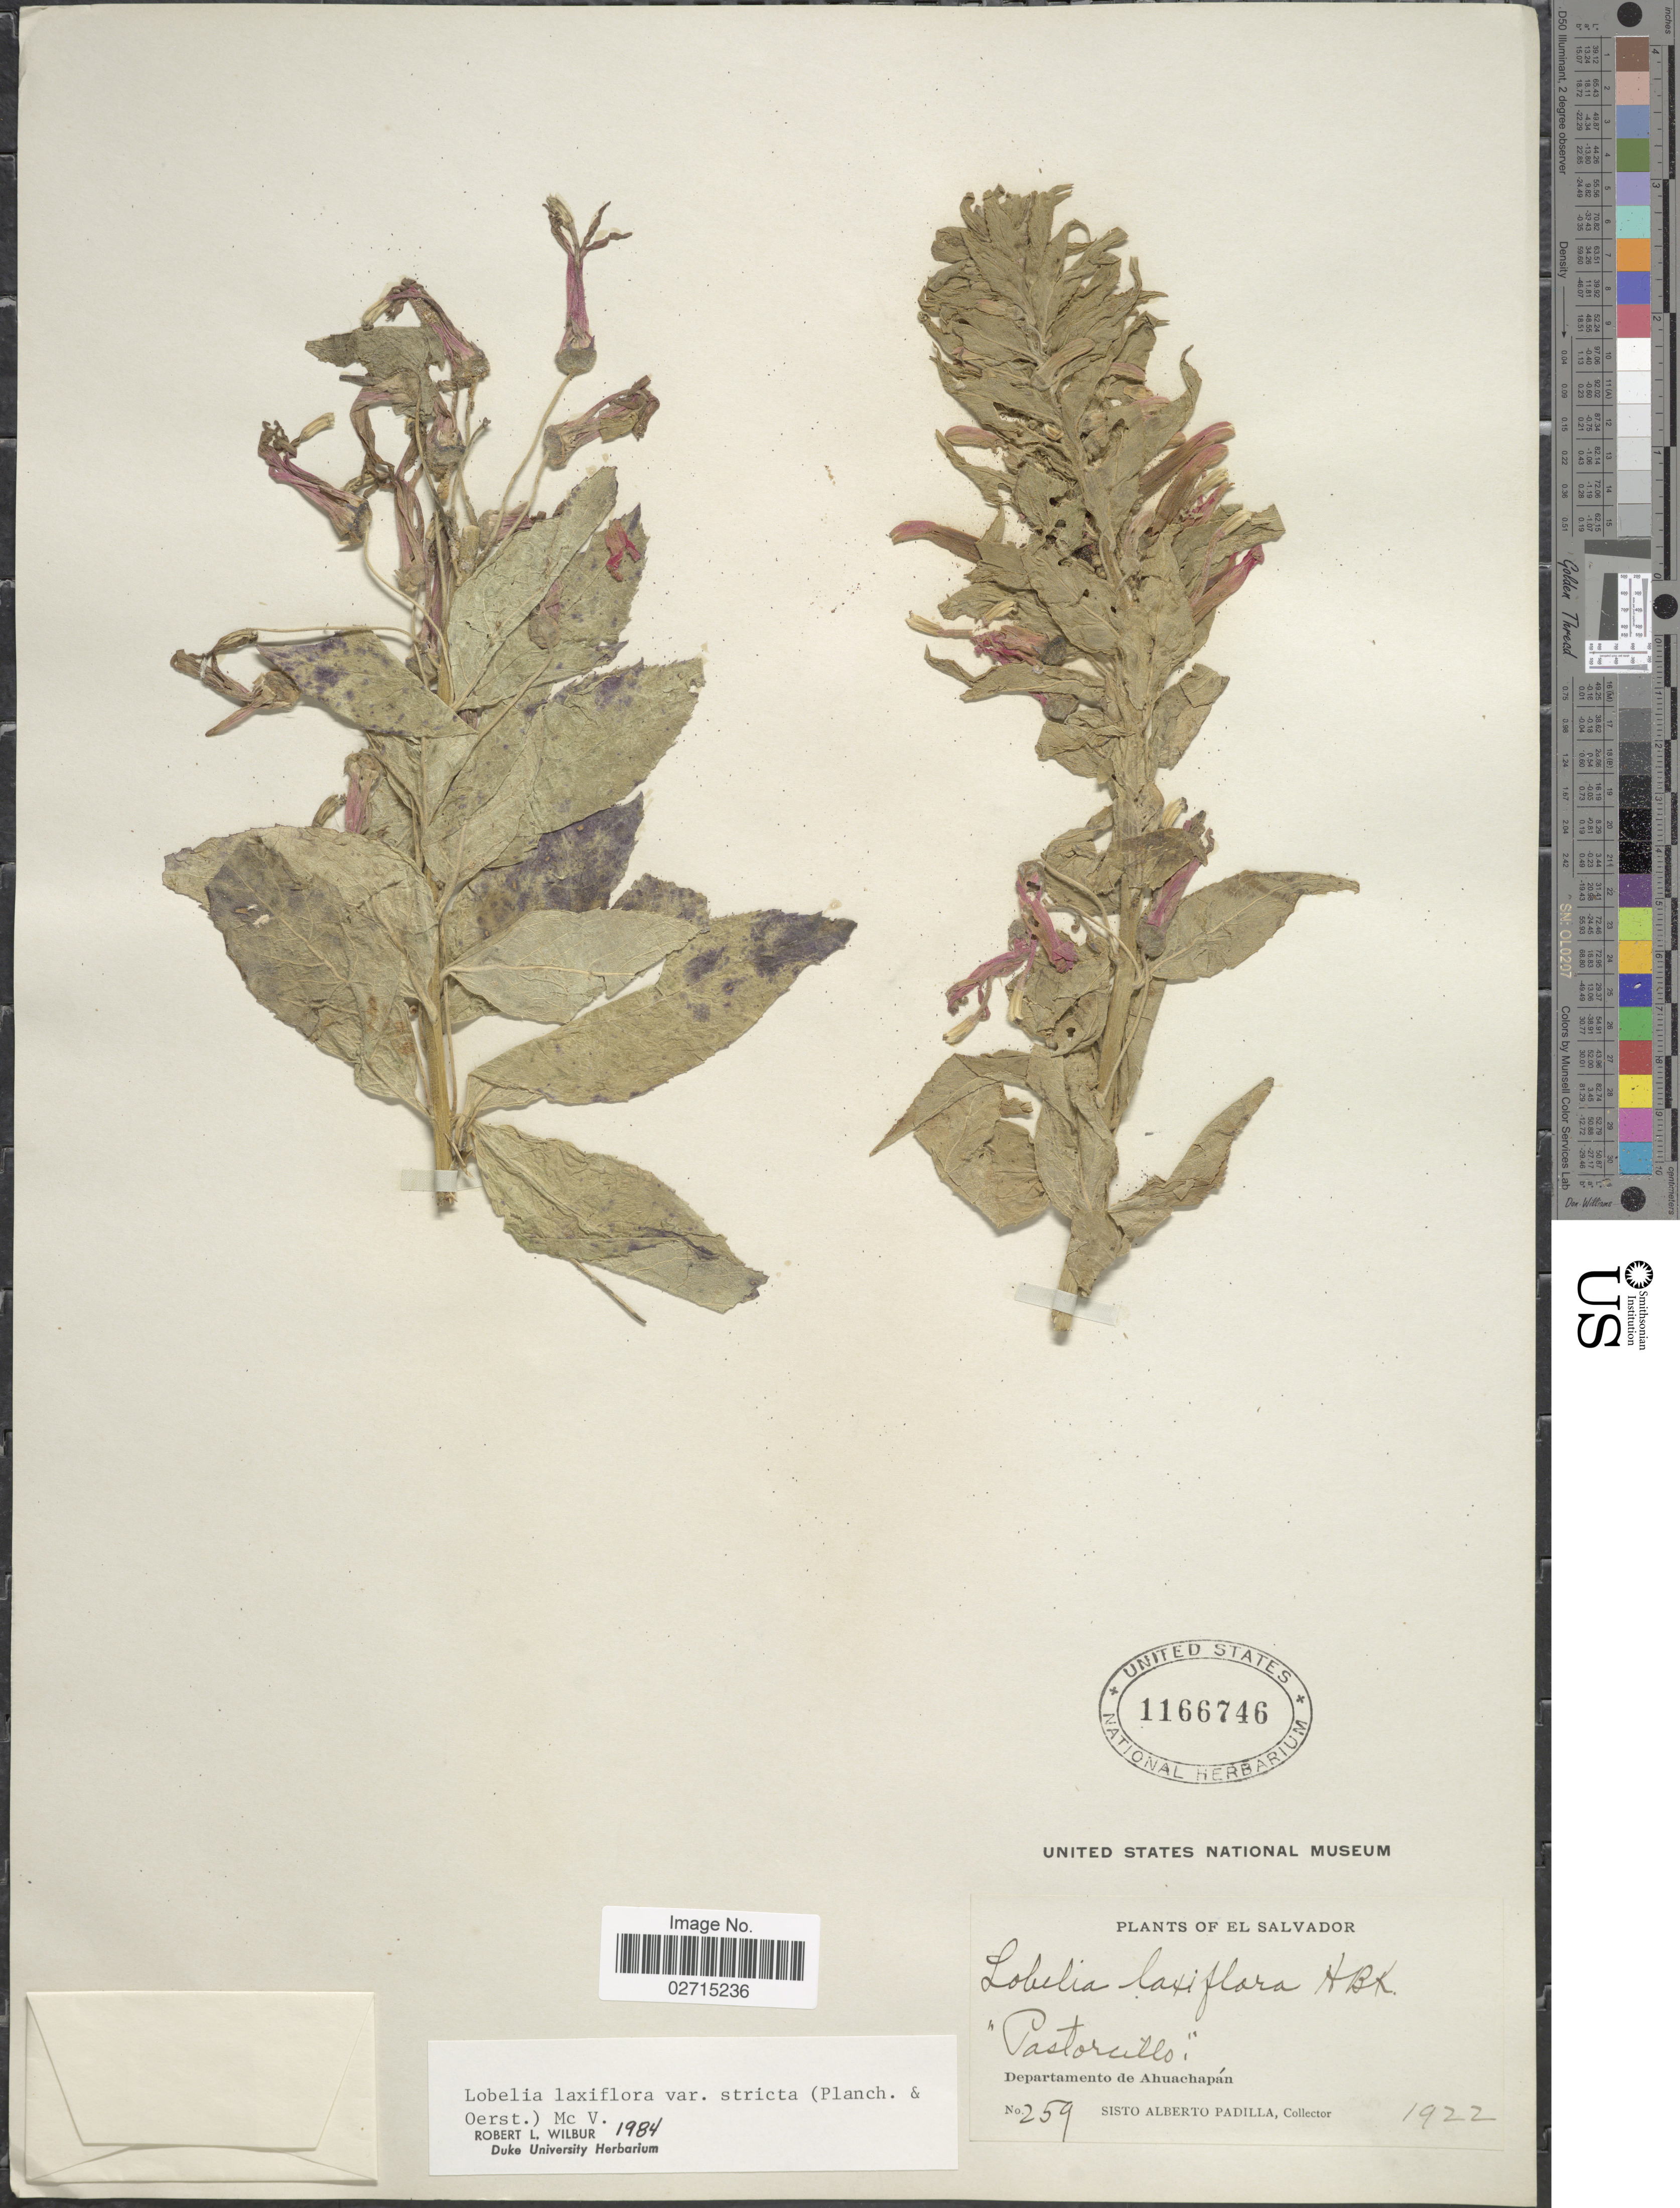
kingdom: Plantae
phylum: Tracheophyta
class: Magnoliopsida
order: Asterales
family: Campanulaceae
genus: Lobelia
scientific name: Lobelia laxiflora var. stricta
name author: (Planch. & Oerst.) McVaugh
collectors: S. A. Padilla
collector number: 259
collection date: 1922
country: El Salvador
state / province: Ahuachapan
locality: Departamento de Ahuachapán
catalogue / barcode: US 1166746